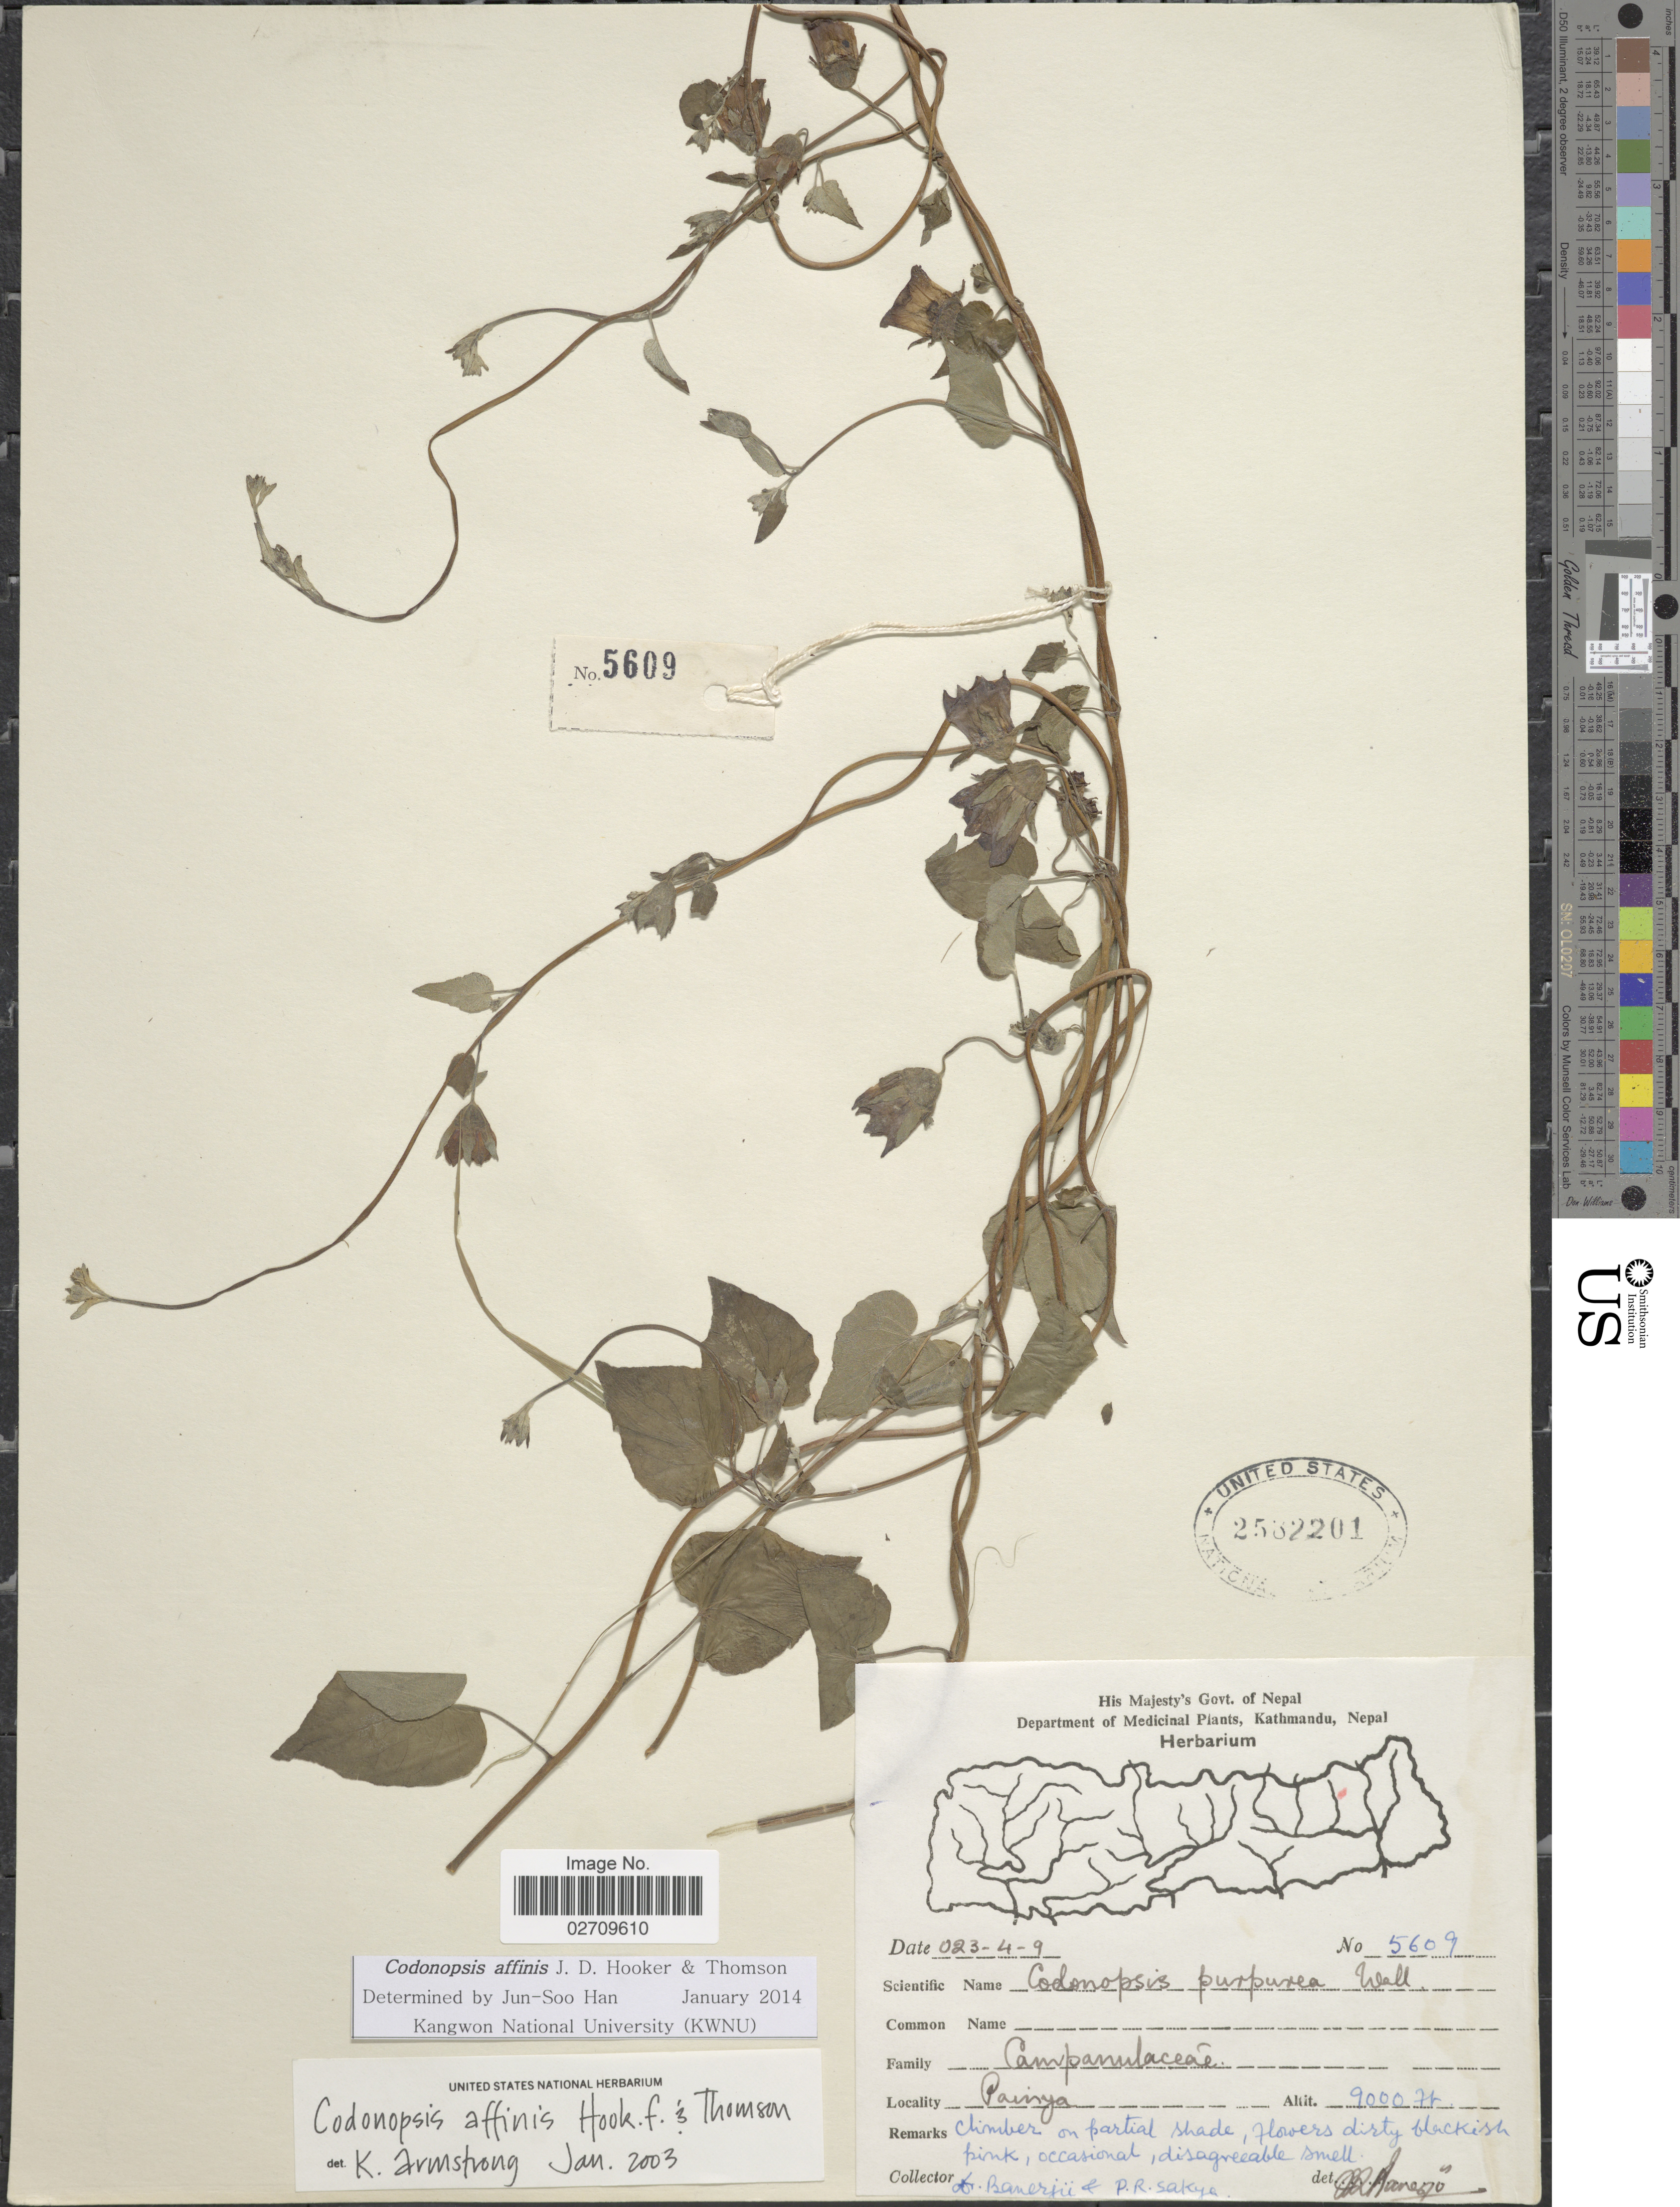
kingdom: Plantae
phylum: Tracheophyta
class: Magnoliopsida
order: Asterales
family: Campanulaceae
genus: Codonopsis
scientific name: Codonopsis affinis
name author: Hook. f. & Thomson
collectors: -. Banerjee & P. Sakya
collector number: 5609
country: Nepal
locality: Painya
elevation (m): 27432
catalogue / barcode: US 2532201